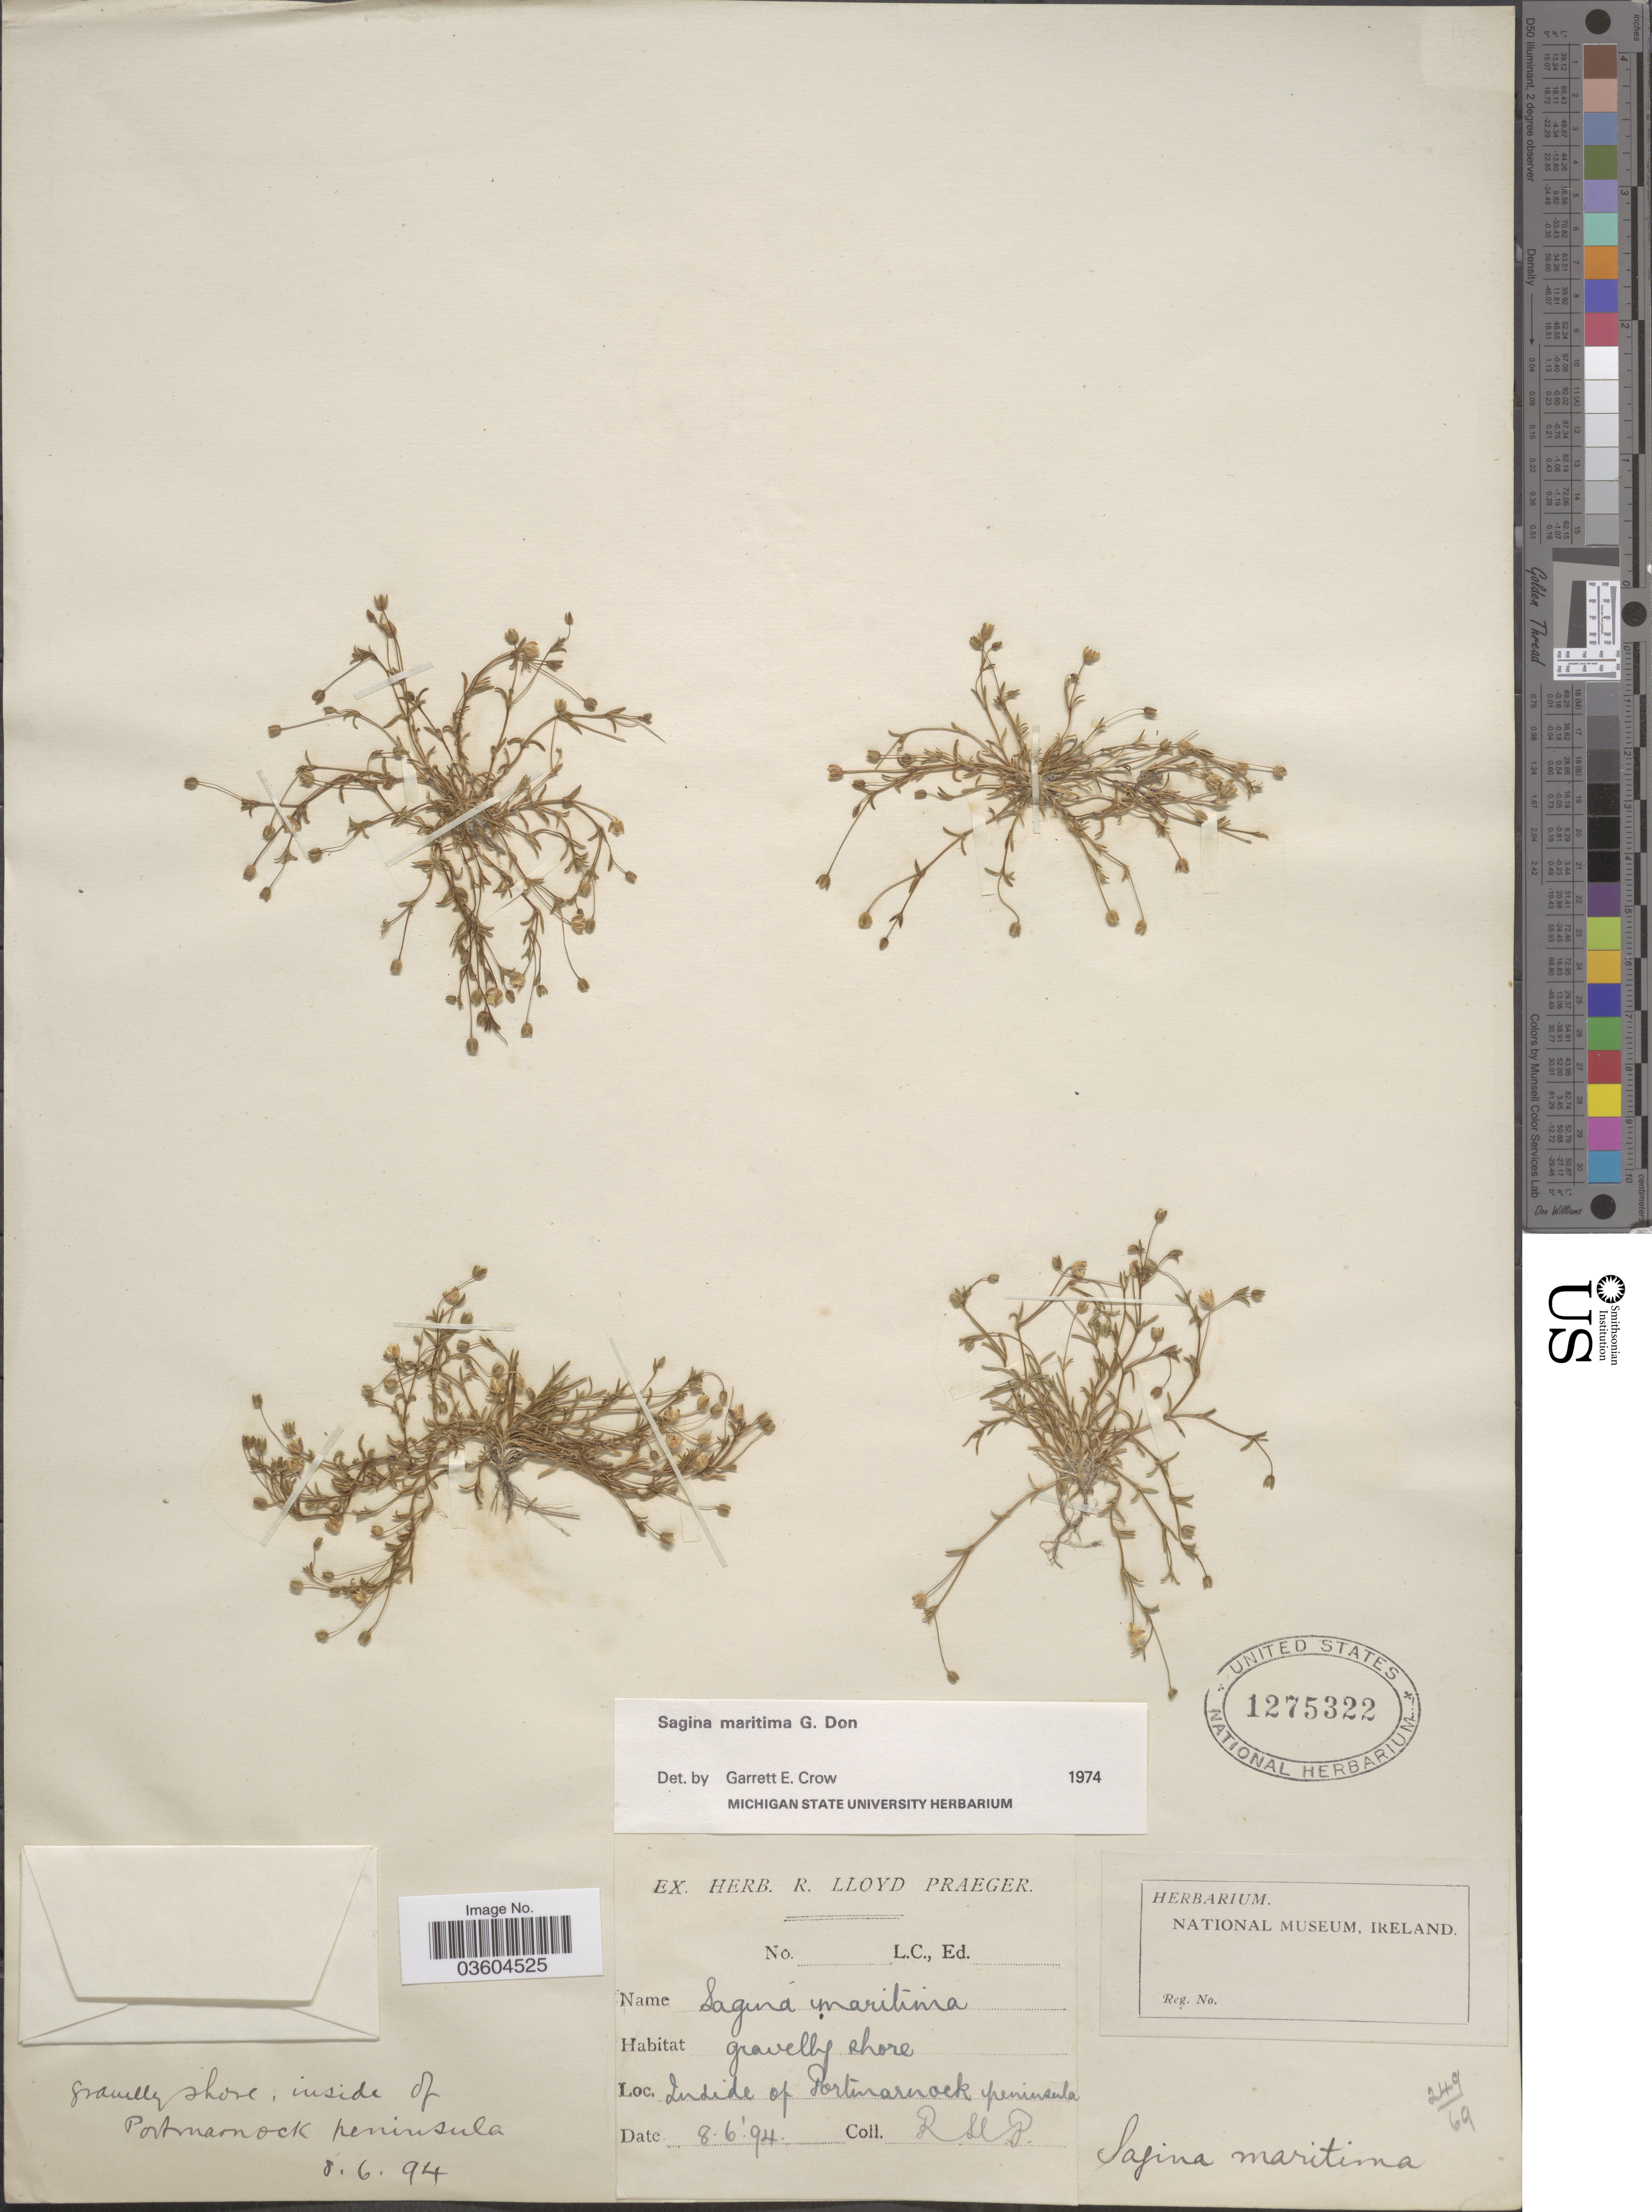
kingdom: Plantae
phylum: Tracheophyta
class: Magnoliopsida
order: Caryophyllales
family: Caryophyllaceae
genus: Sagina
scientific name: Sagina maritima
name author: G. Don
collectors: R. Praeger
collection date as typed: Transcribed d/m/y: 8/6/94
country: Ireland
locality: Inside of Portmarnock peninsula.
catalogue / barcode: US 1275322